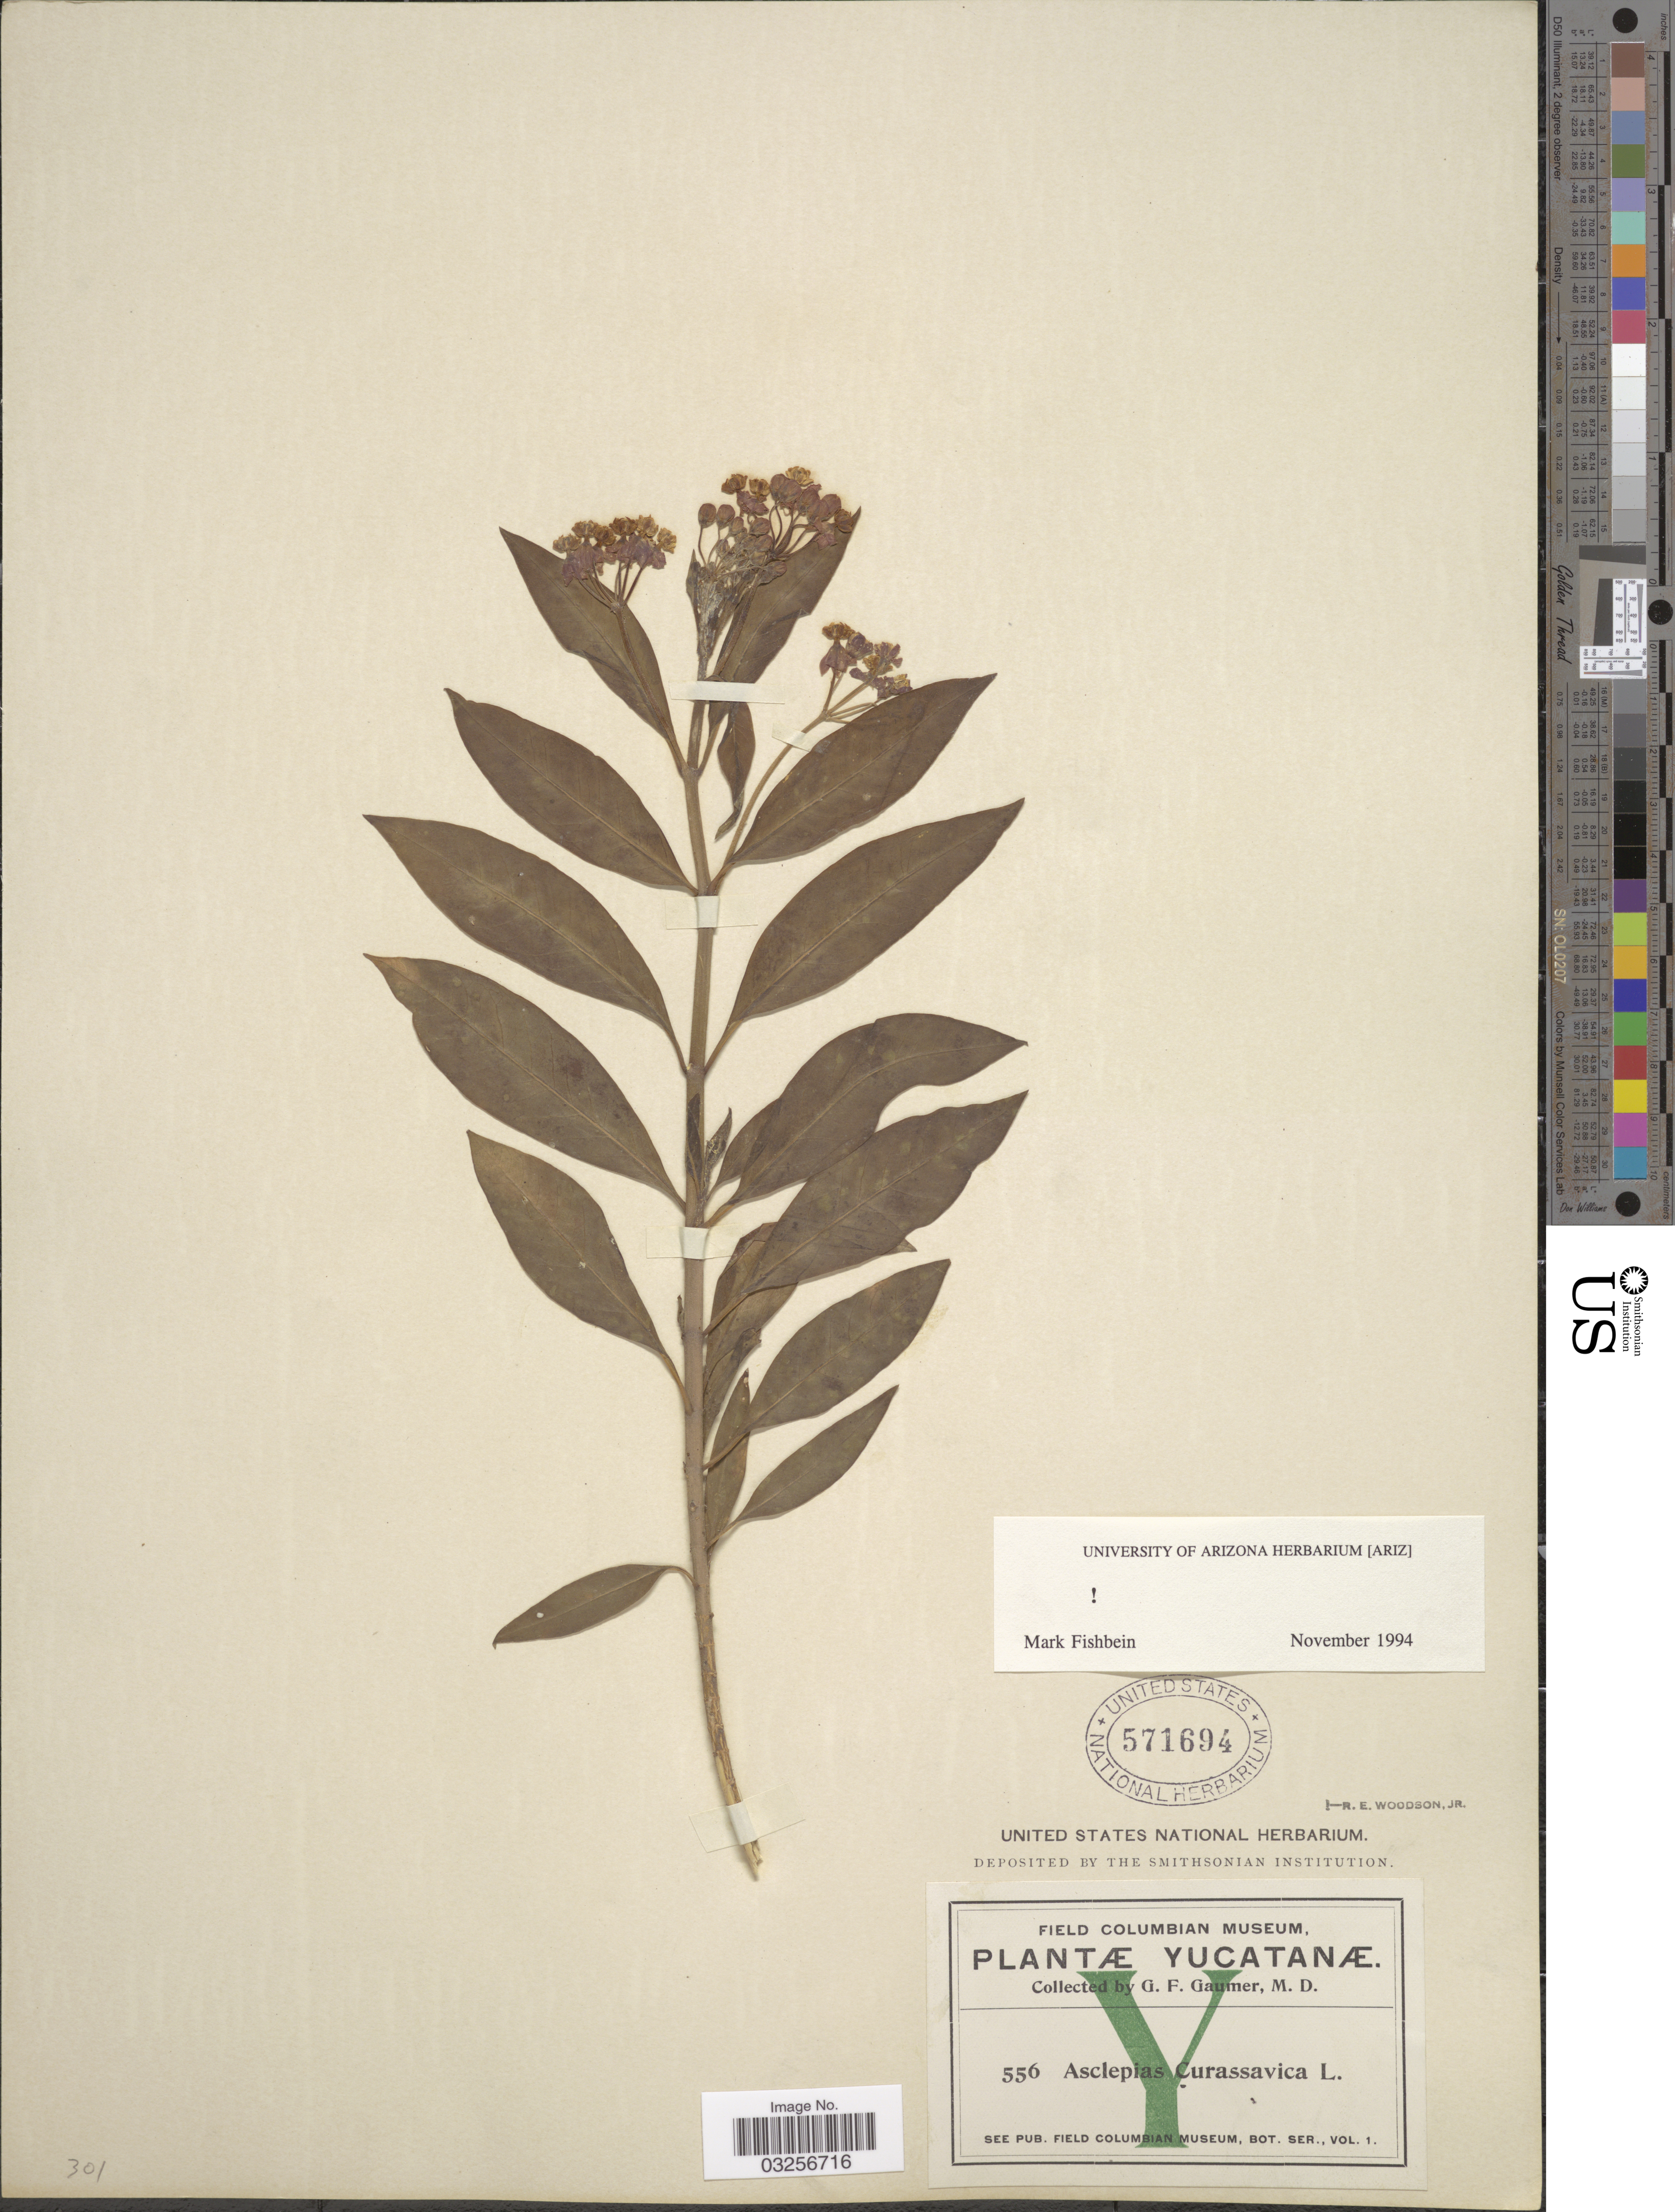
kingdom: Plantae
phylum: Tracheophyta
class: Magnoliopsida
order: Gentianales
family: Apocynaceae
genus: Asclepias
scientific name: Asclepias curassavica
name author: L.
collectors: G. F. Gaumer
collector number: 556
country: Mexico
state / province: Yucatán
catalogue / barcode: US 571694